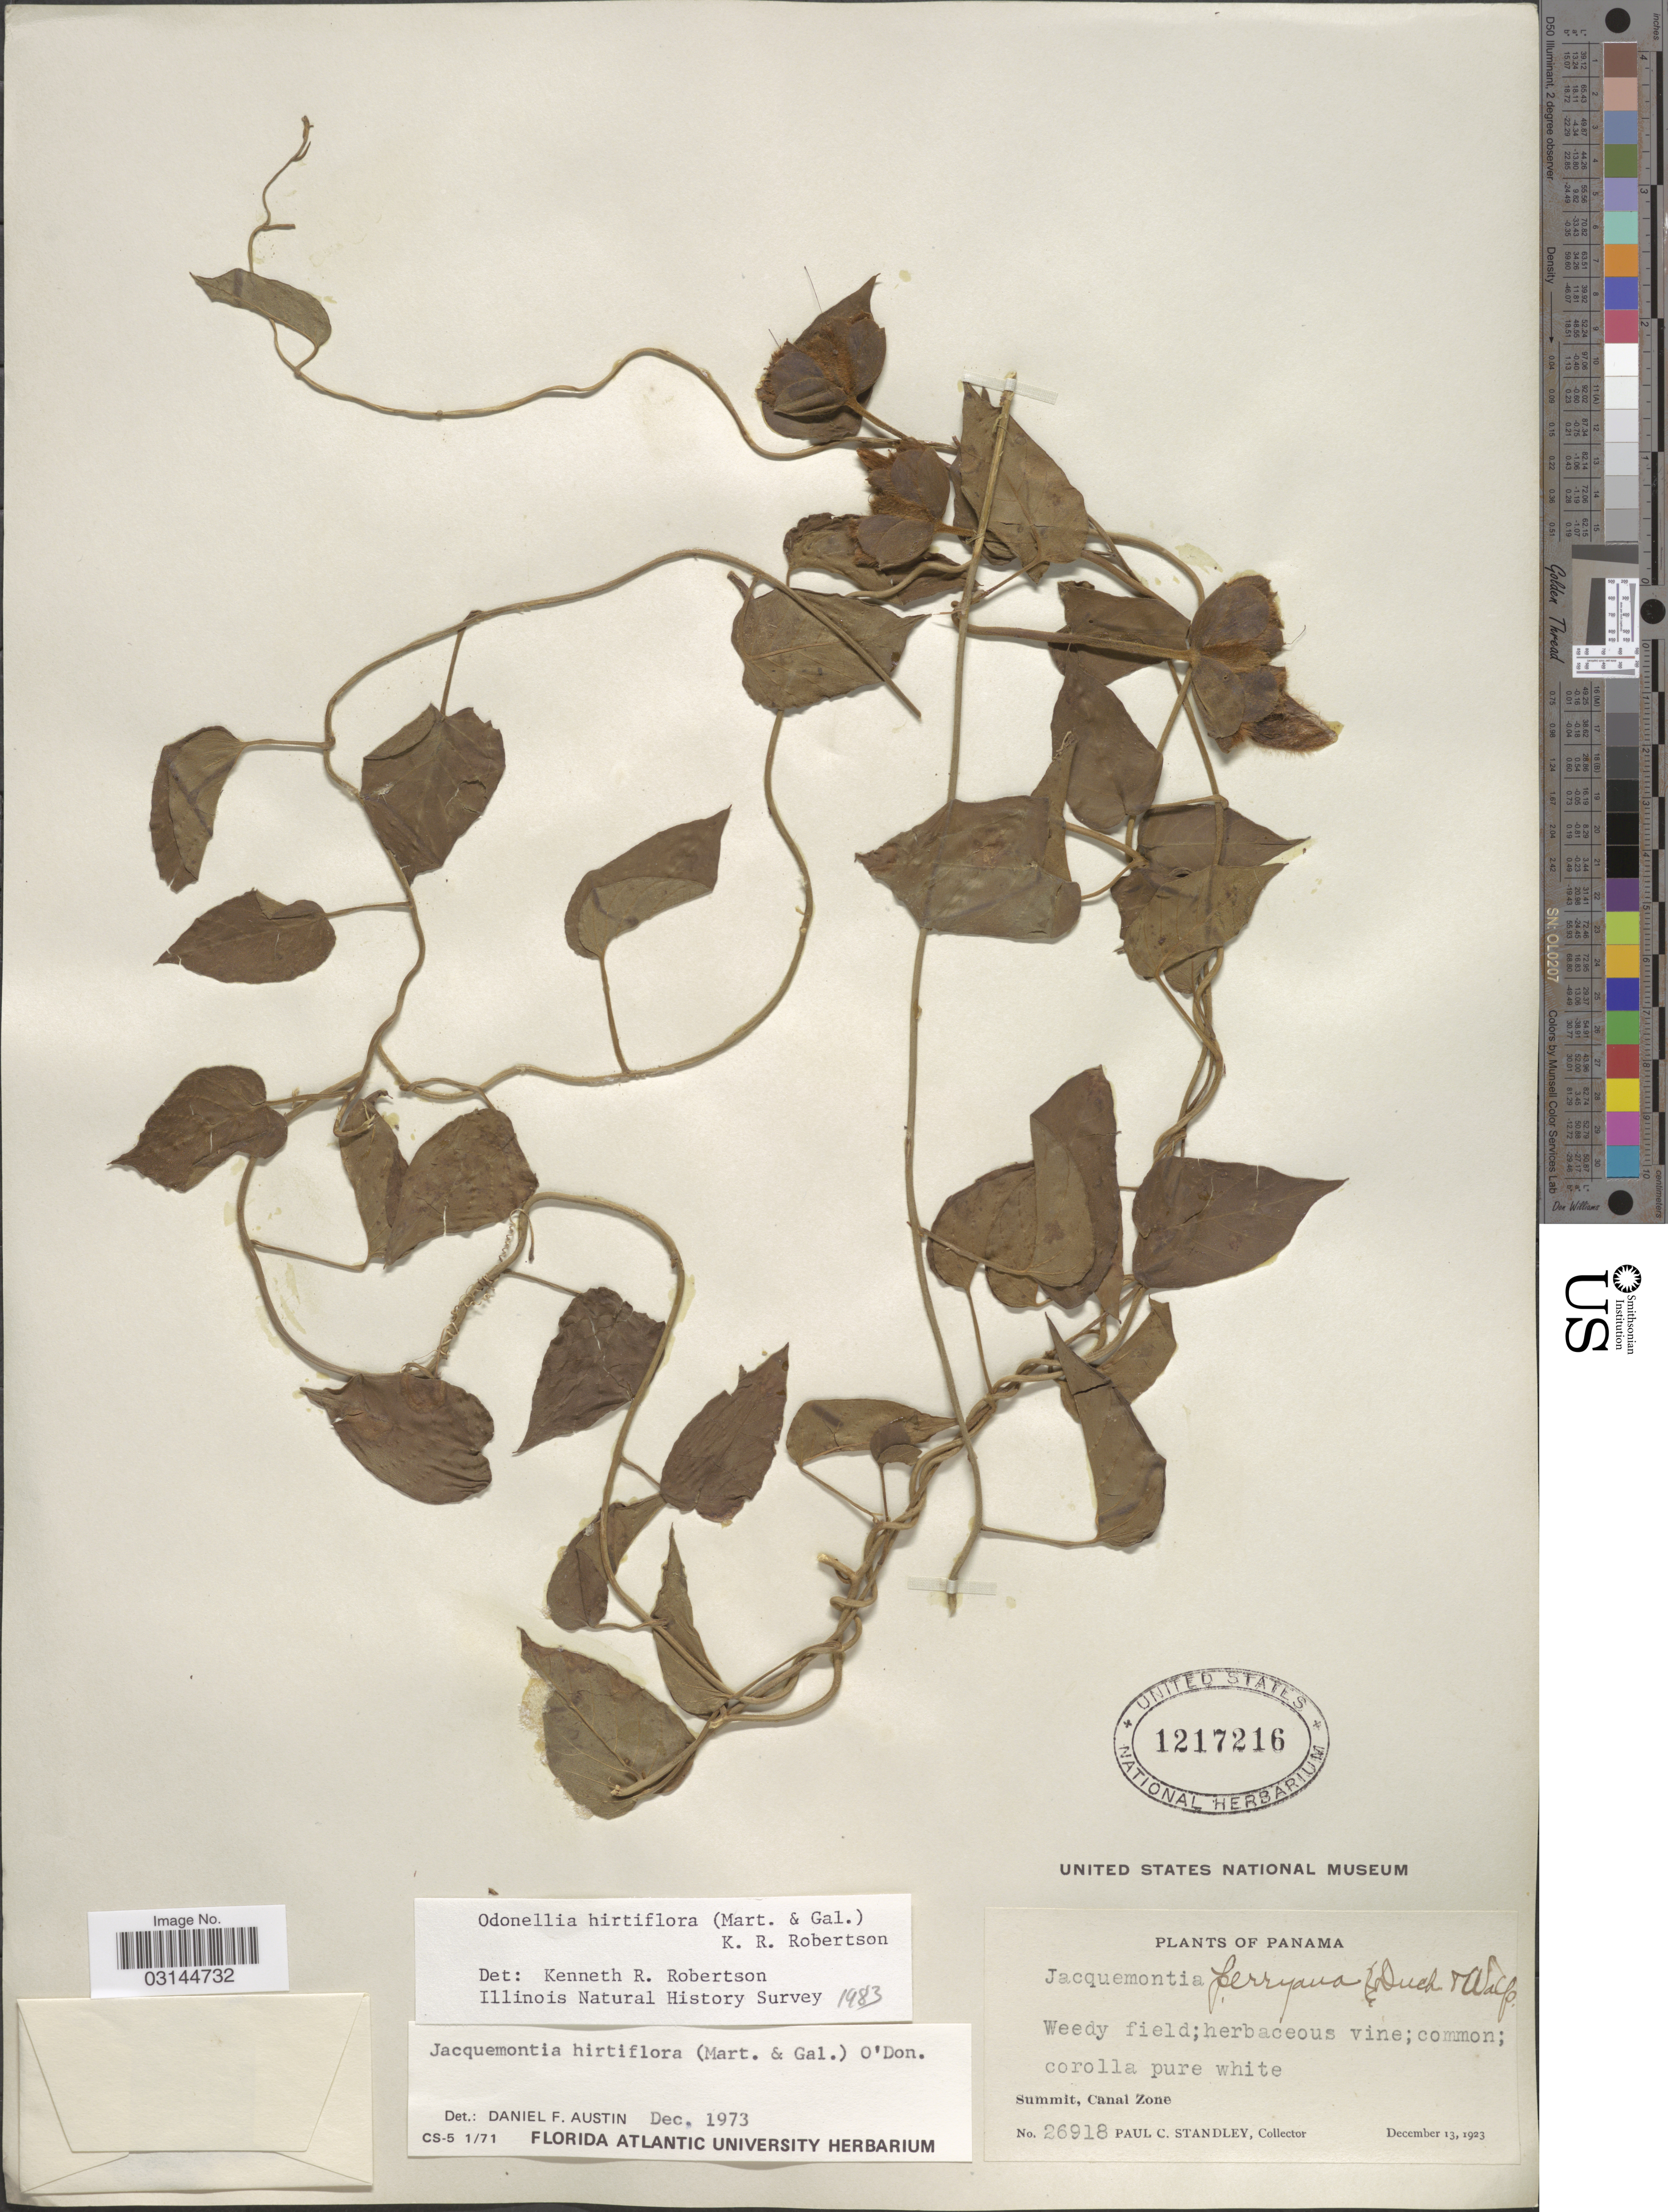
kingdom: Plantae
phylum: Tracheophyta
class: Magnoliopsida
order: Solanales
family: Convolvulaceae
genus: Odonellia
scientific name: Odonellia hirtiflora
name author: (M. Martens & Galeotti) K.R. Robertson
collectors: P. C. Standley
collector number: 26918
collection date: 1923-12-13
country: Panama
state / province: Colón / Panamá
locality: Summit, Canal Zone.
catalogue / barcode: US 1217216